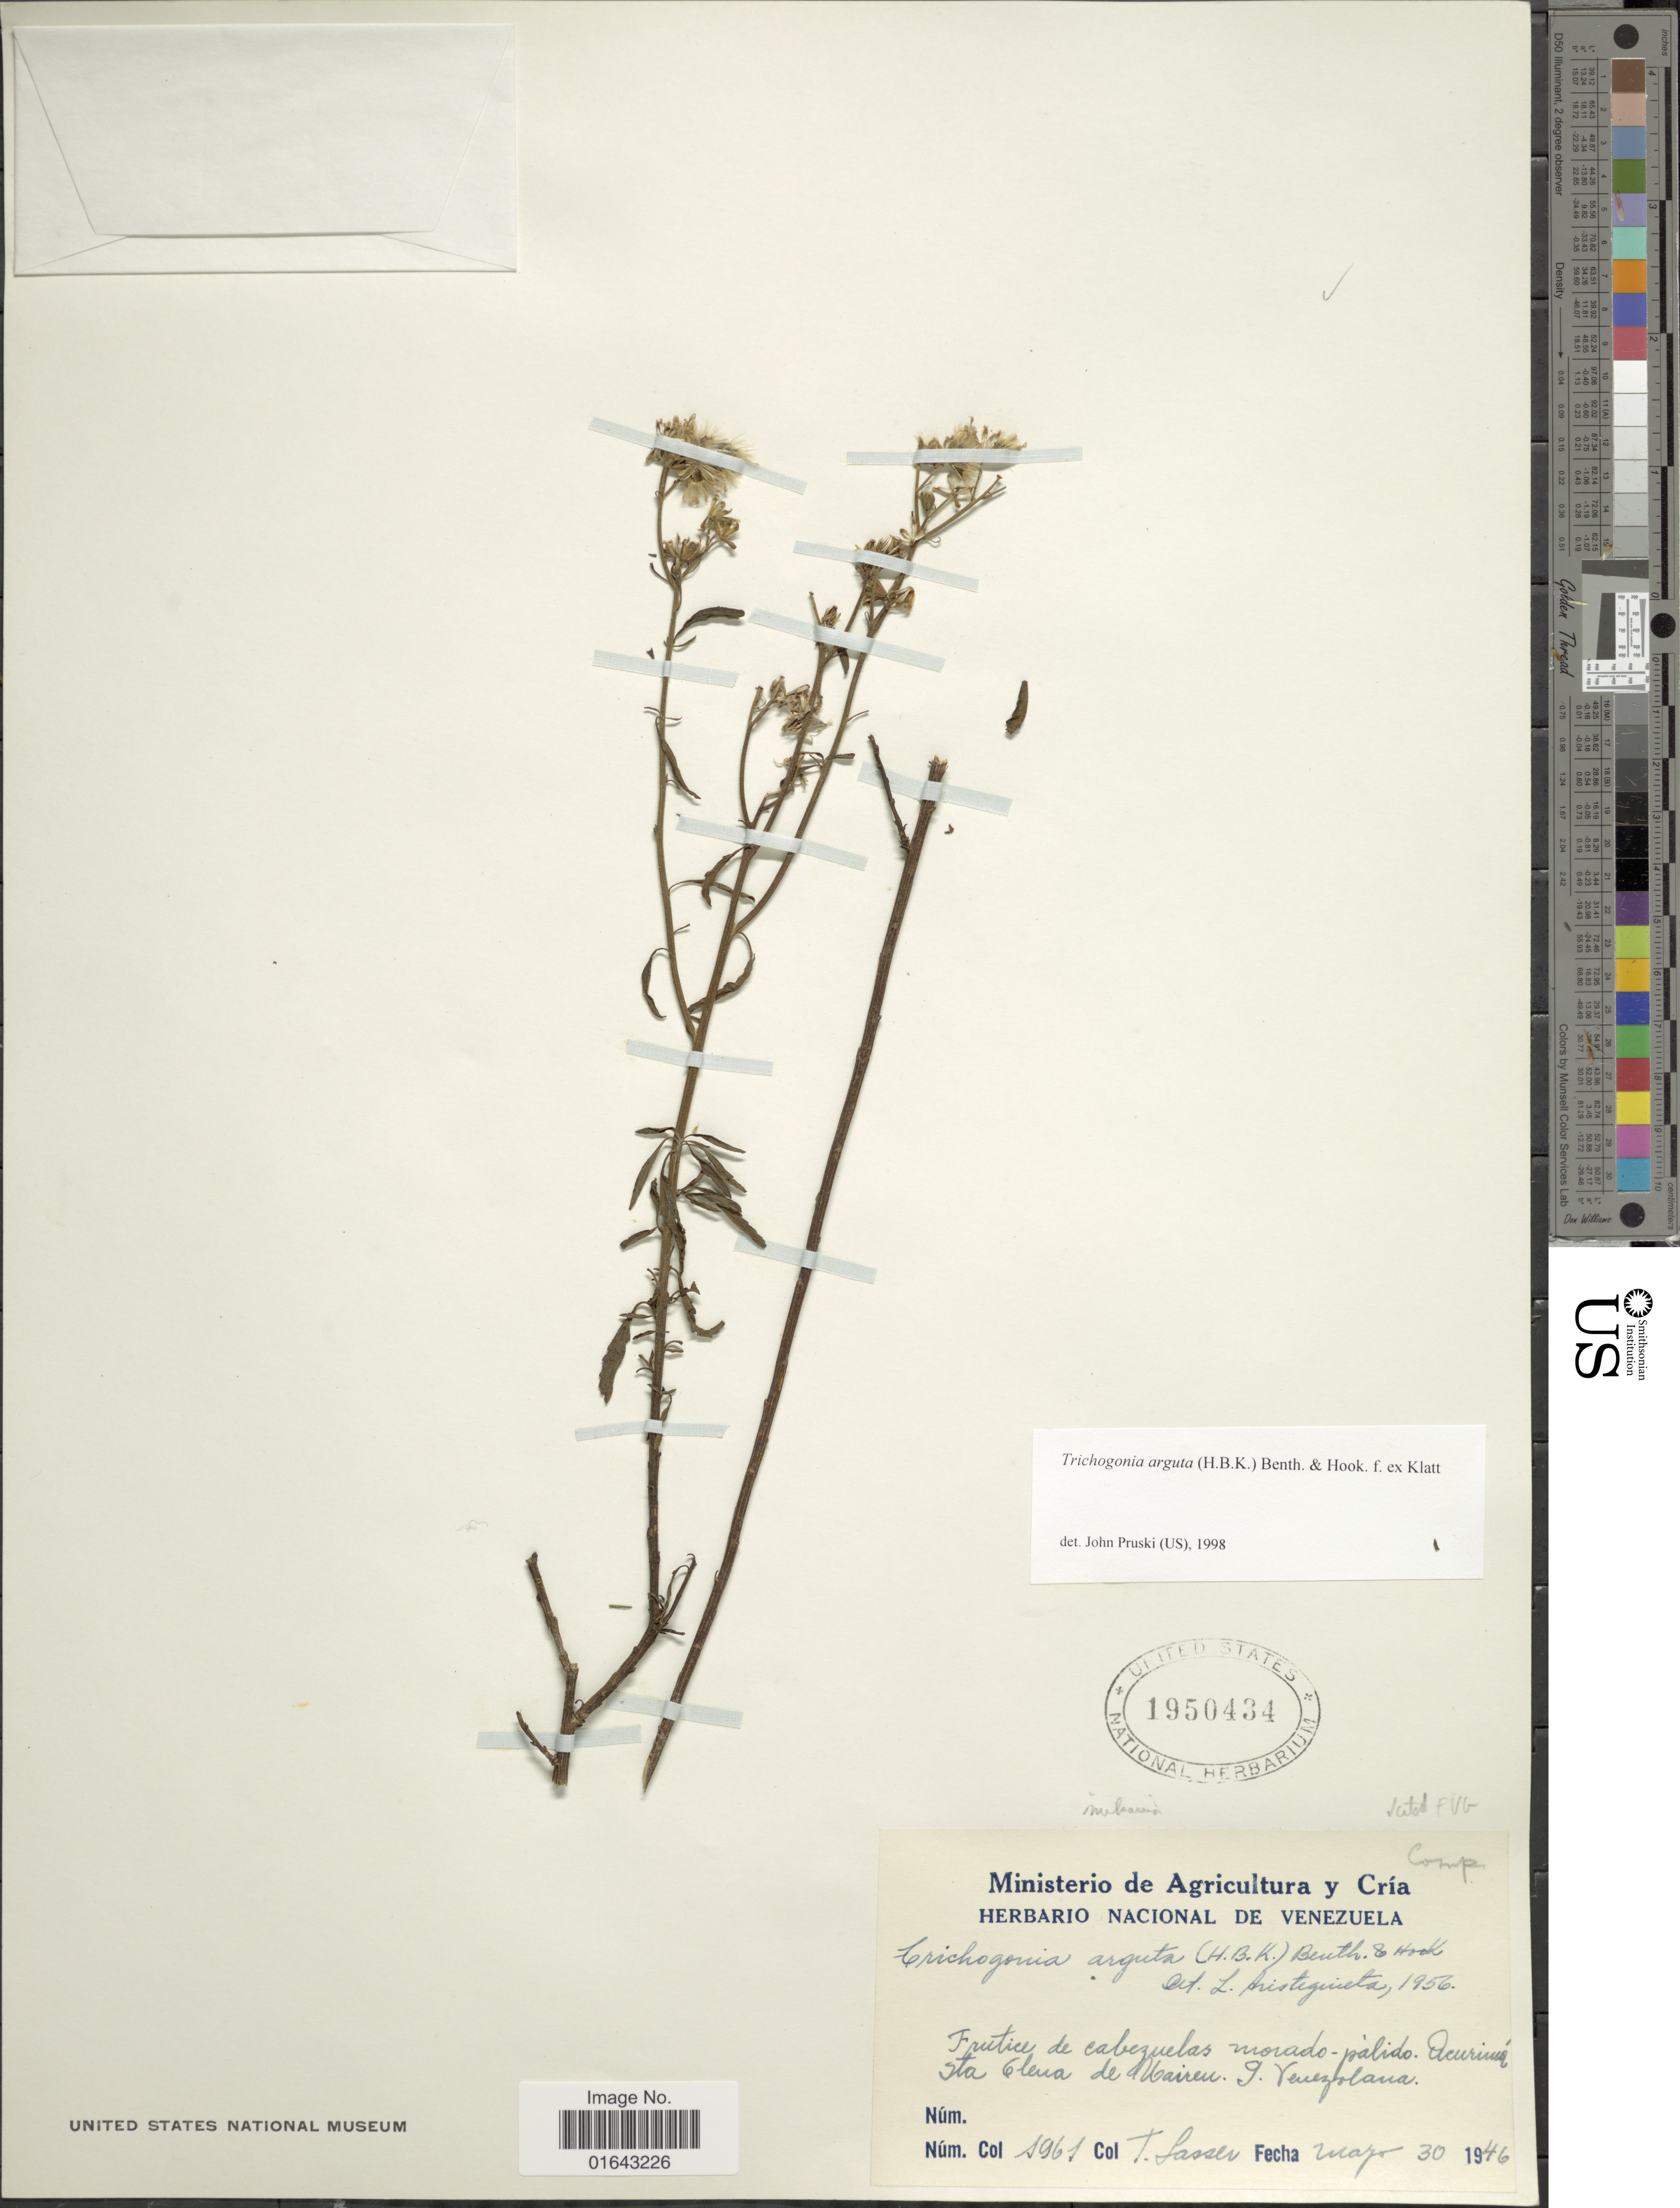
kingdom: Plantae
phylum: Tracheophyta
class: Magnoliopsida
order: Asterales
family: Asteraceae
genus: Trichogonia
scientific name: Trichogonia arguta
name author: (Kunth) Benth. & Hook. f. ex Klatt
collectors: T. Lasser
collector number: S961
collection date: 1946-05-30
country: Venezuela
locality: Frutice de cabezuelas morado-palido. Acurima Sta Elena de Uairen. I Venezolana [interpreted]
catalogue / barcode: US 1950434